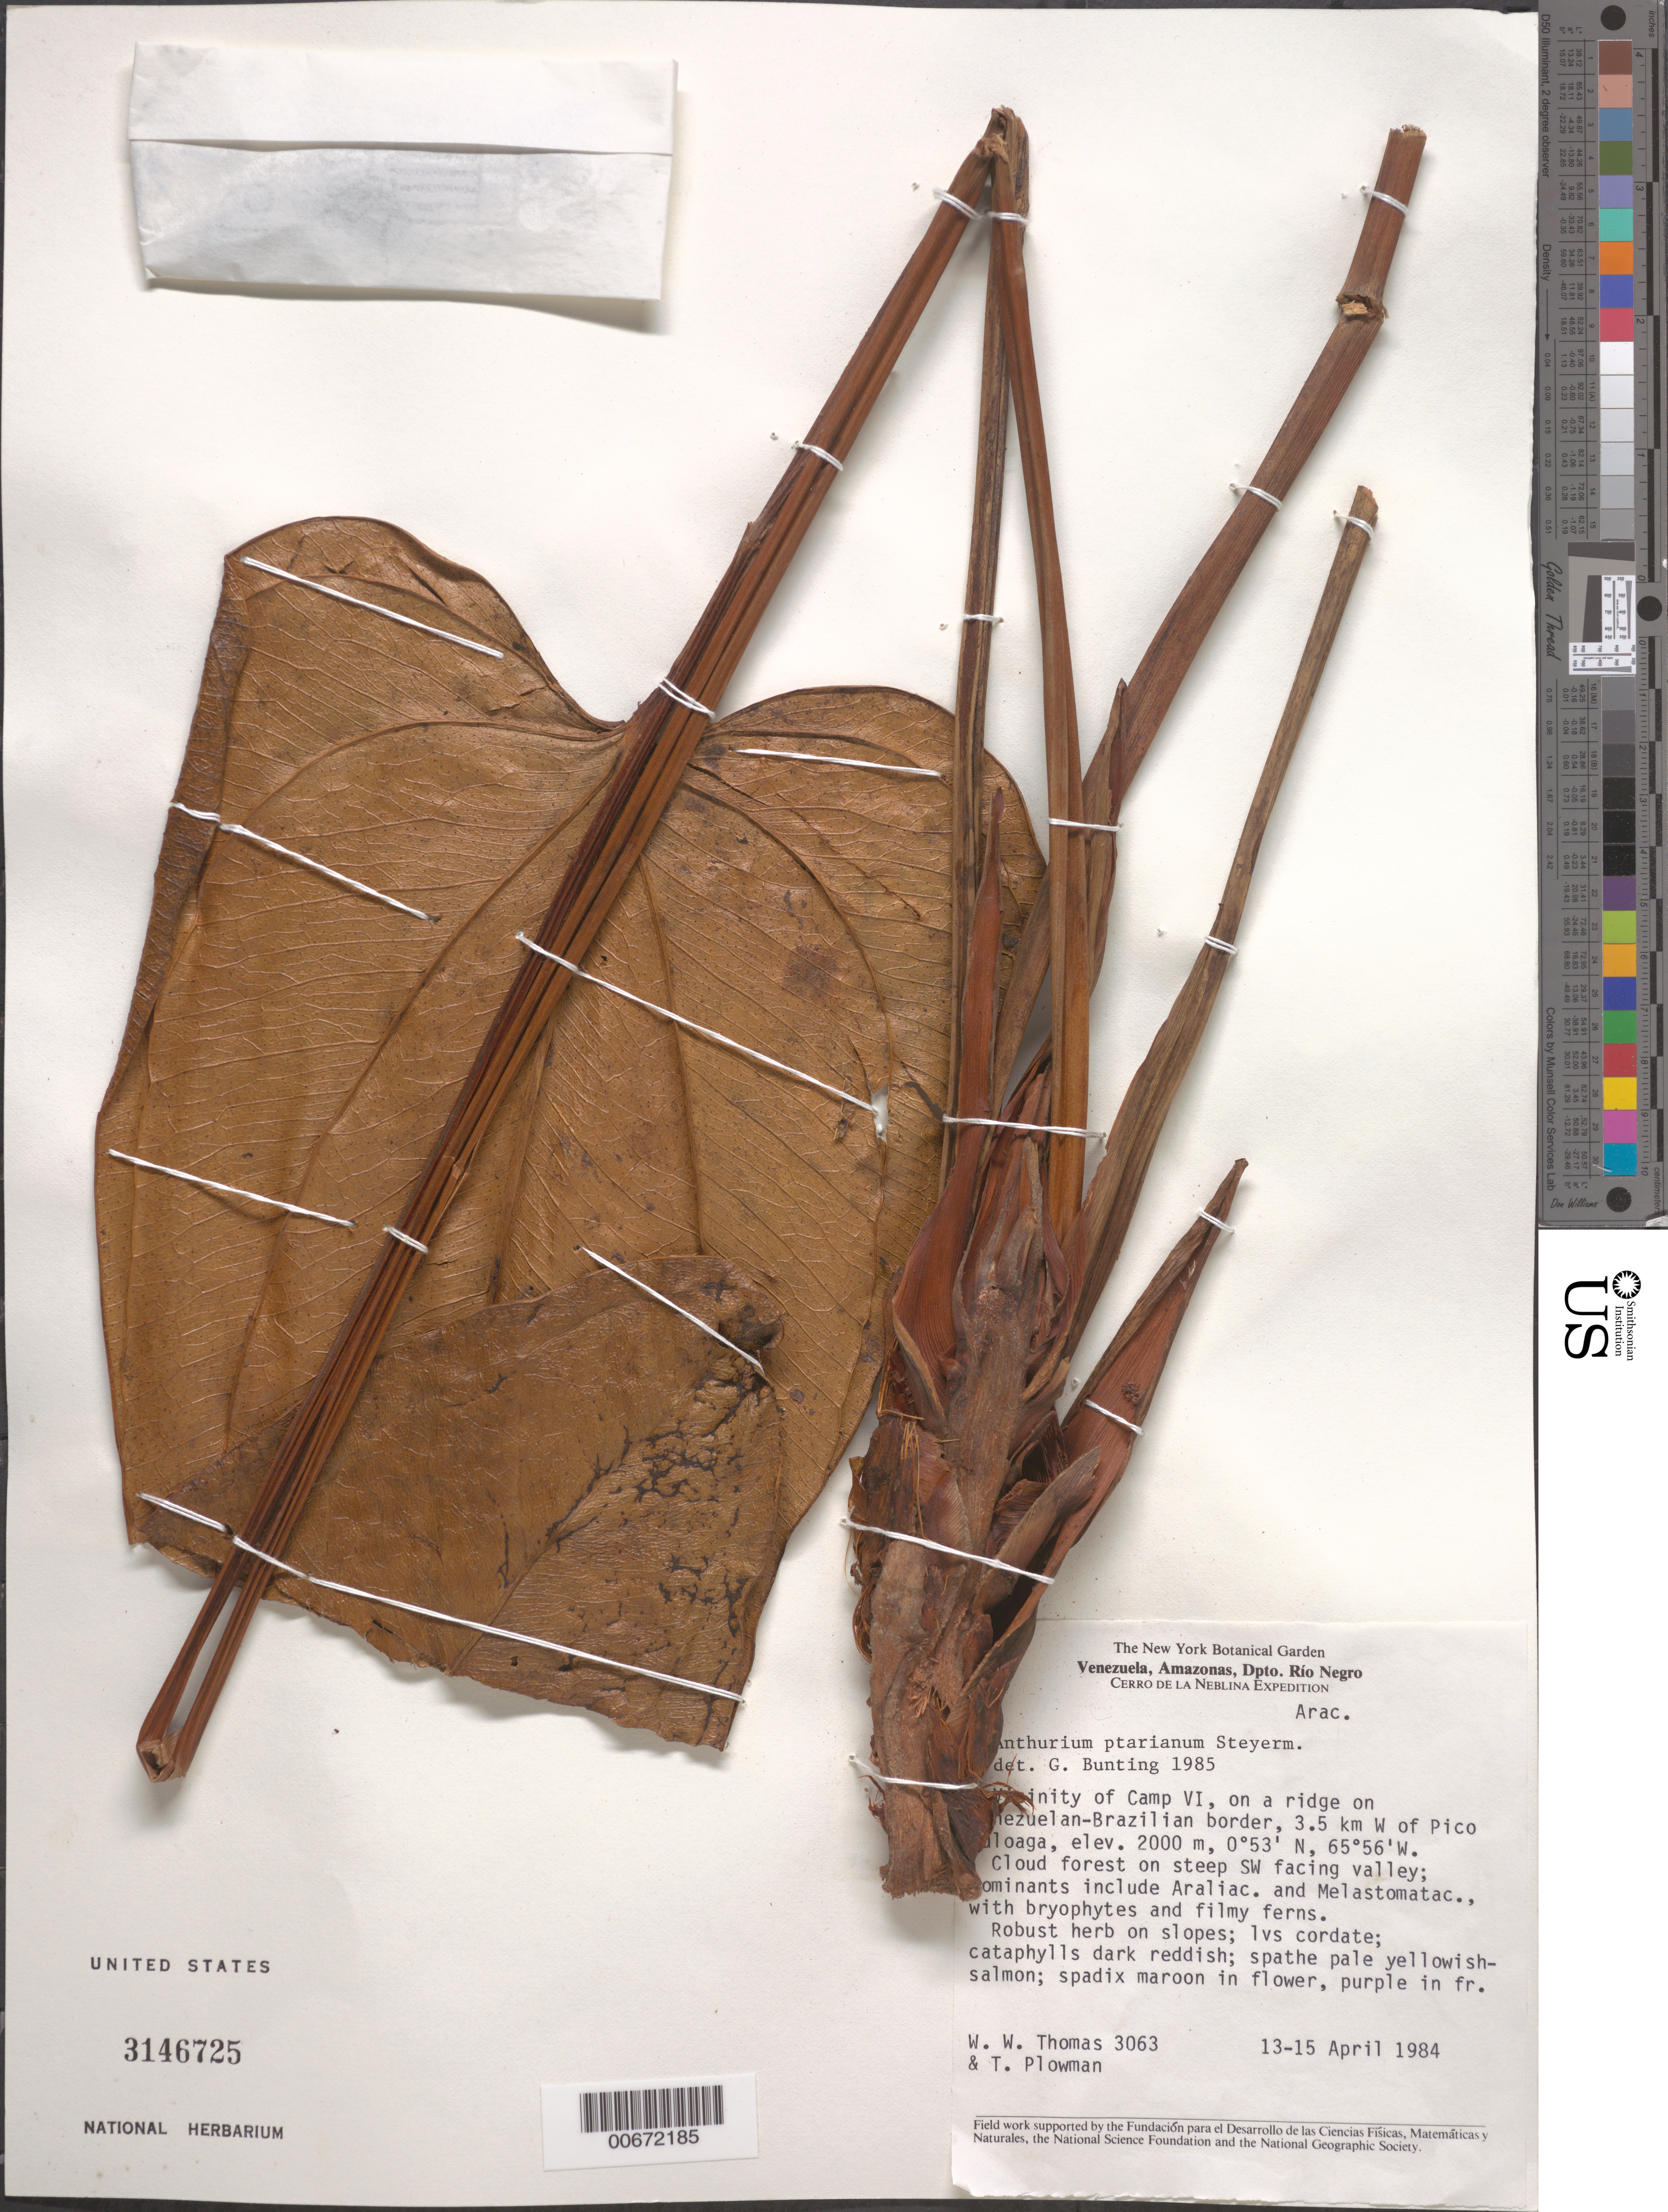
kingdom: Plantae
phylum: Tracheophyta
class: Liliopsida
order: Alismatales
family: Araceae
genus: Anthurium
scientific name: Anthurium ptarianum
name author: Steyerm.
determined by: Bunting, G. S.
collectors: W. W. Thomas & T. Plowman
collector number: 3063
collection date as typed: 13-Apr-78 to 15-Apr-78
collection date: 1978-04-13/1978-04-15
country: Venezuela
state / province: Amazonas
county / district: Río Negro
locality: Pico Zuloga, 3.5 km W of, near Camp VI, Venezuelan-Brazilian border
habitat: Cloud forest on steep SW facing valley; dominants include Araliac, Melastomataceae., with bryophytes and filmy ferns.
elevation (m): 2000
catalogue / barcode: US 3146725